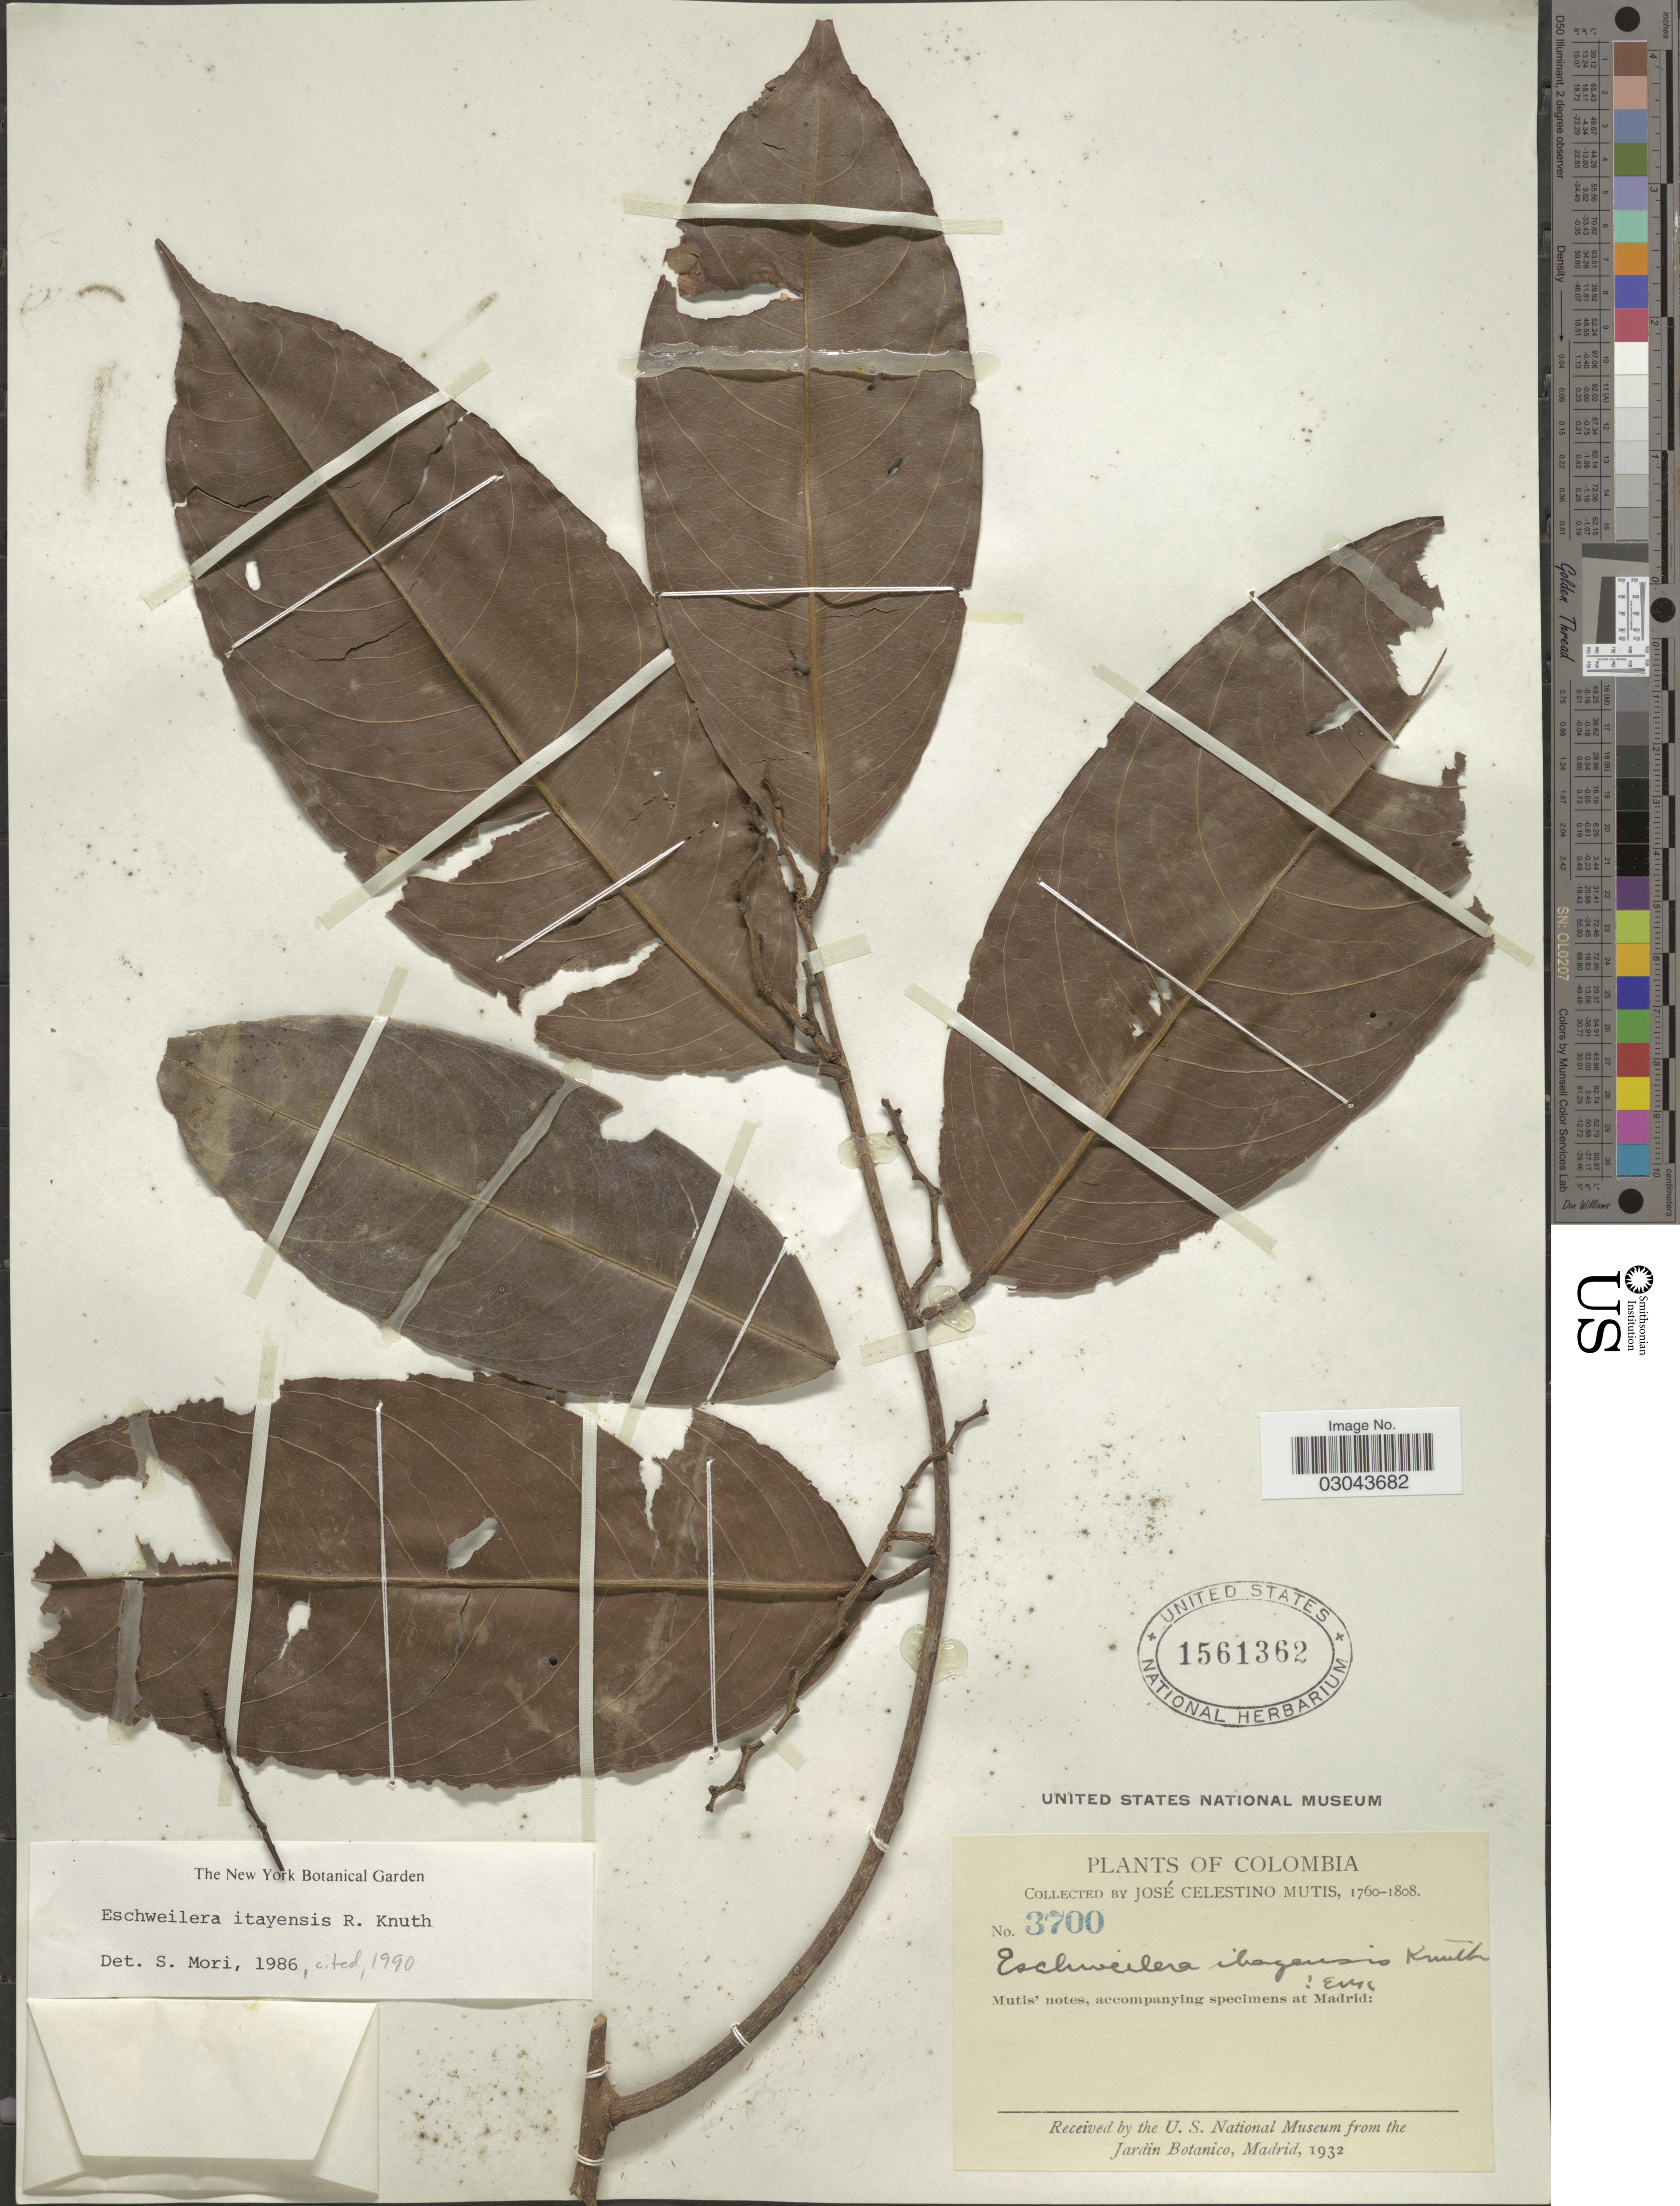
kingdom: Plantae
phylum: Tracheophyta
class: Magnoliopsida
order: Ericales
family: Lecythidaceae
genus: Eschweilera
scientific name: Eschweilera itayensis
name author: R. Knuth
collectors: J. C. B. Mutis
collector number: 3700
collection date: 1760/1808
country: Colombia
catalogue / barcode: US 1561362